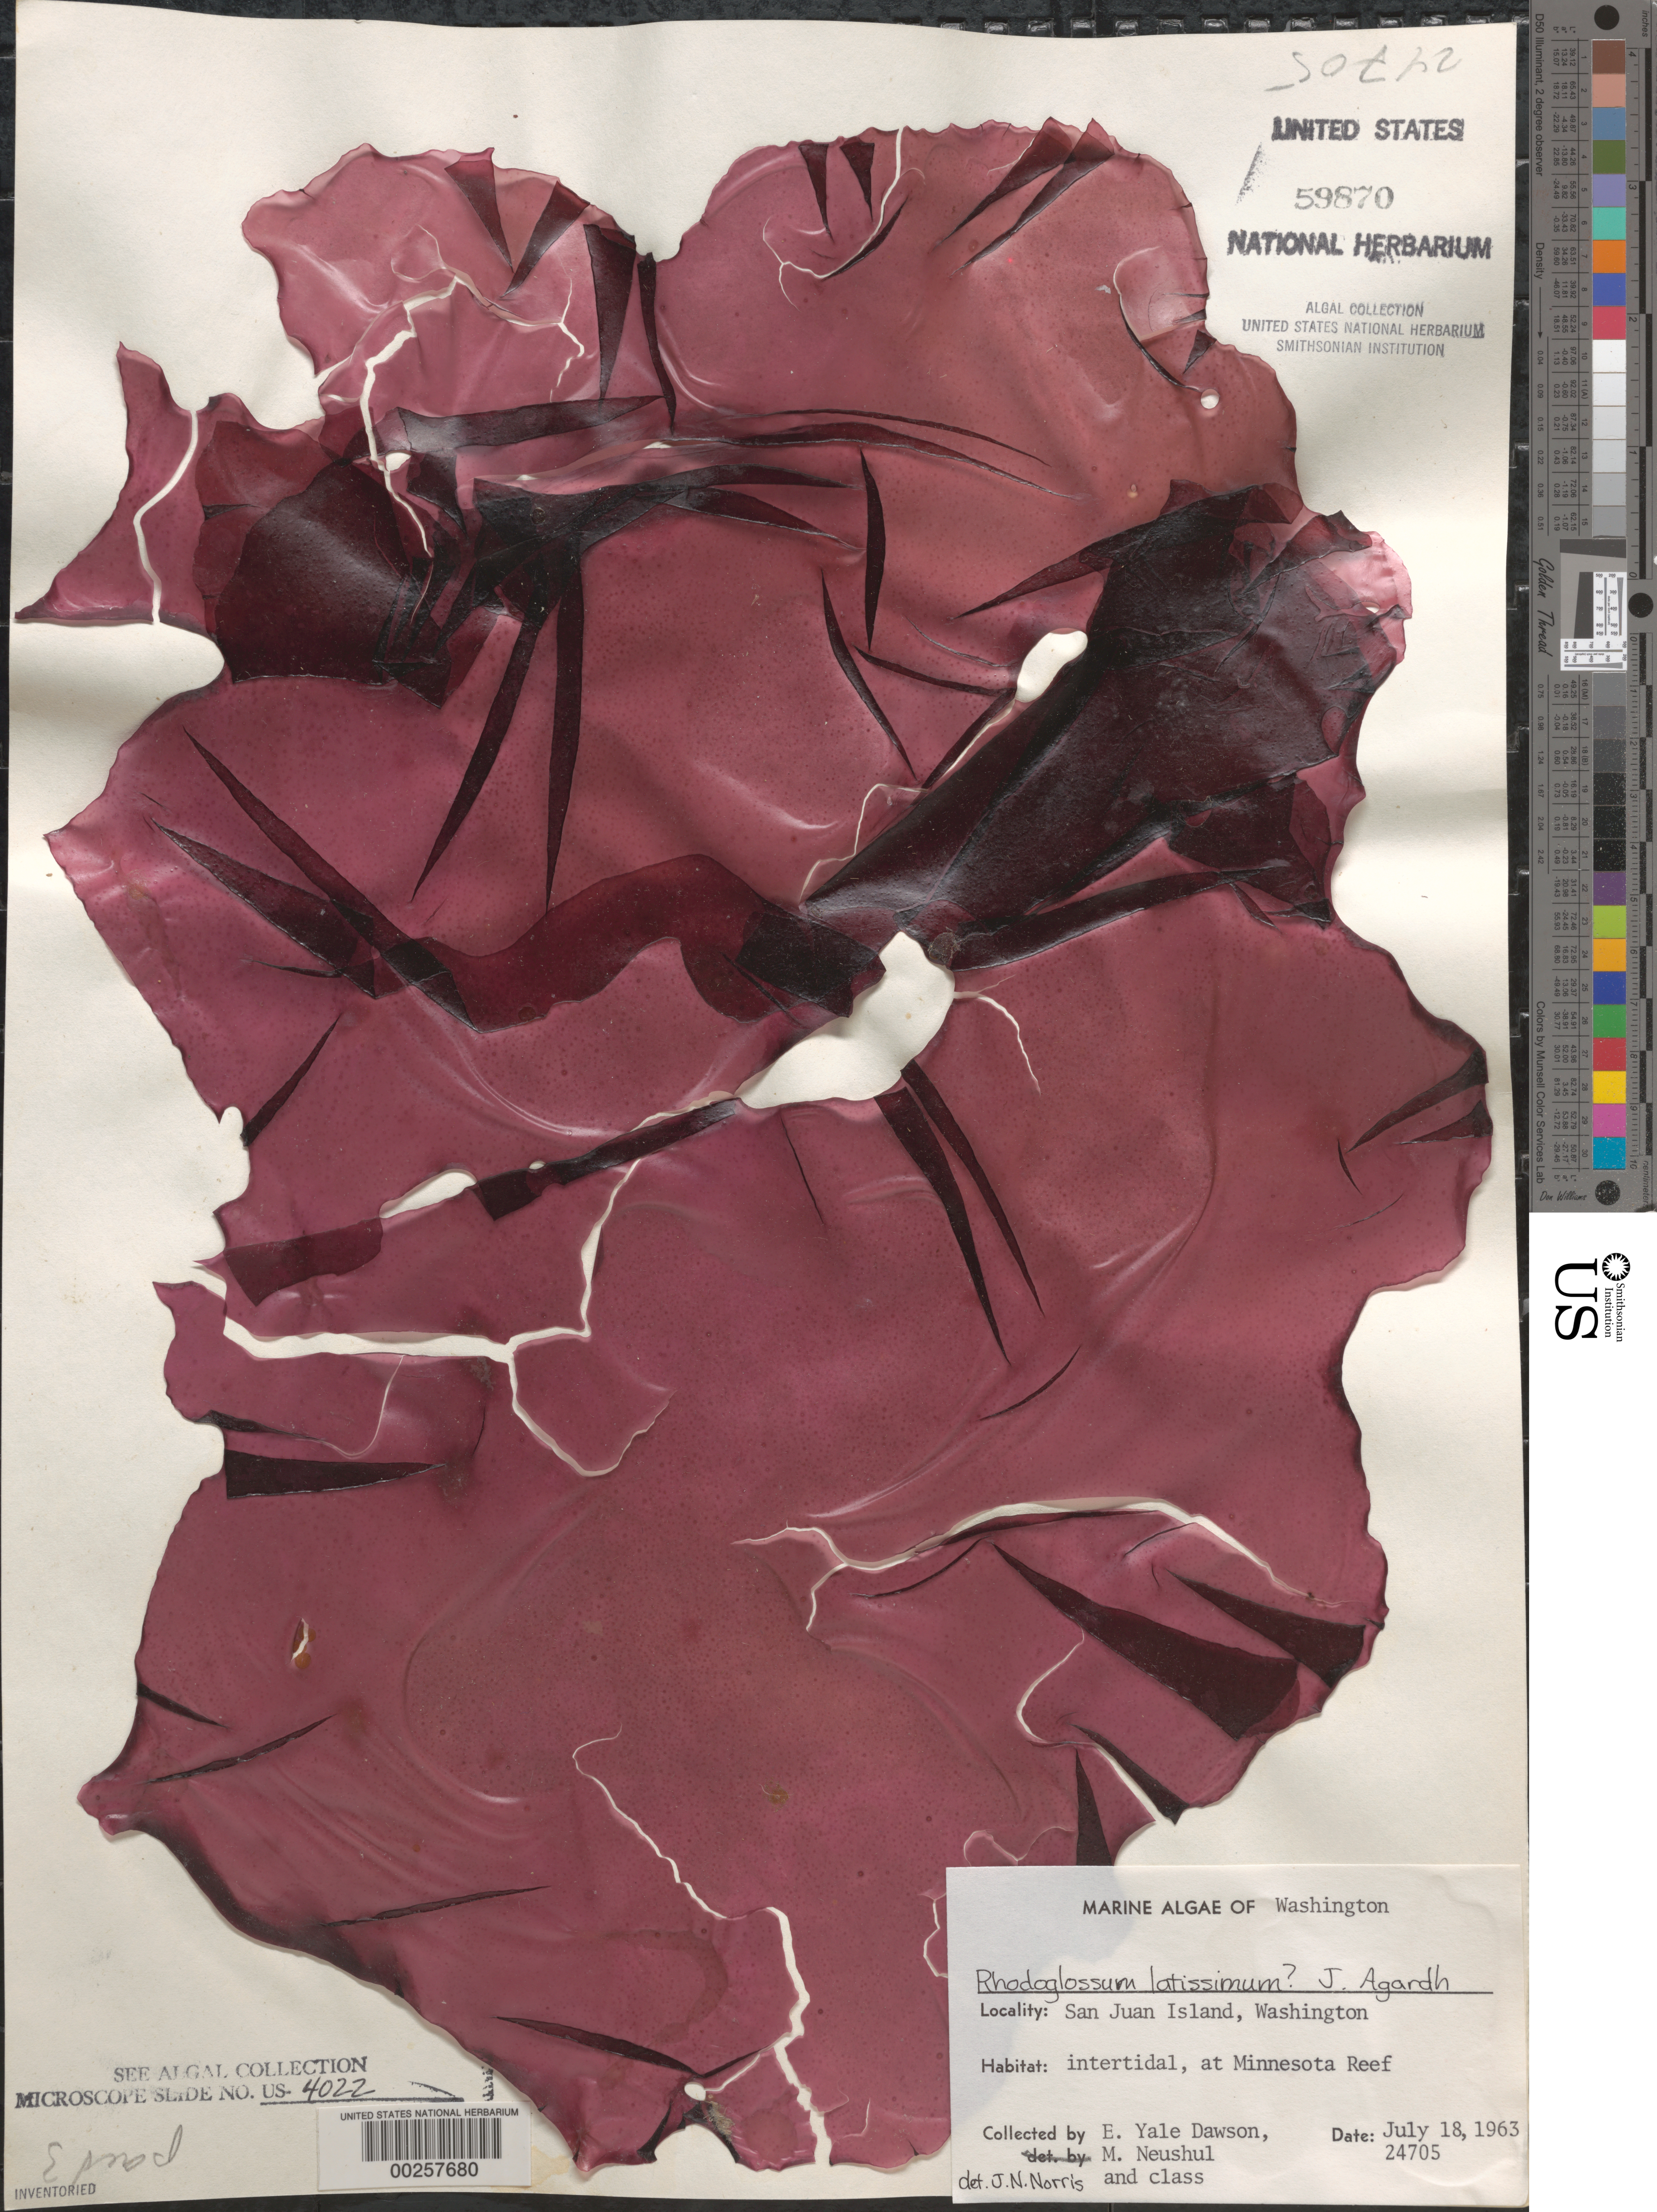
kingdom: Plantae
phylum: Rhodophyta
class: Florideophyceae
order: Gigartinales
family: Gigartinaceae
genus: Iridaea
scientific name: Iridaea latissima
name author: (Hooker f. & Harv.) Grunow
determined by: Algae name updating Project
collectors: E. Y. Dawson, M. Neushul & Algae Class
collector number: EYD 24705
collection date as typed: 18 Jul 1963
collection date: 1963-07-18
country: United States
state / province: Washington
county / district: San Juan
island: San Juan Island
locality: Minnesota Reef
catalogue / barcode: US 59870